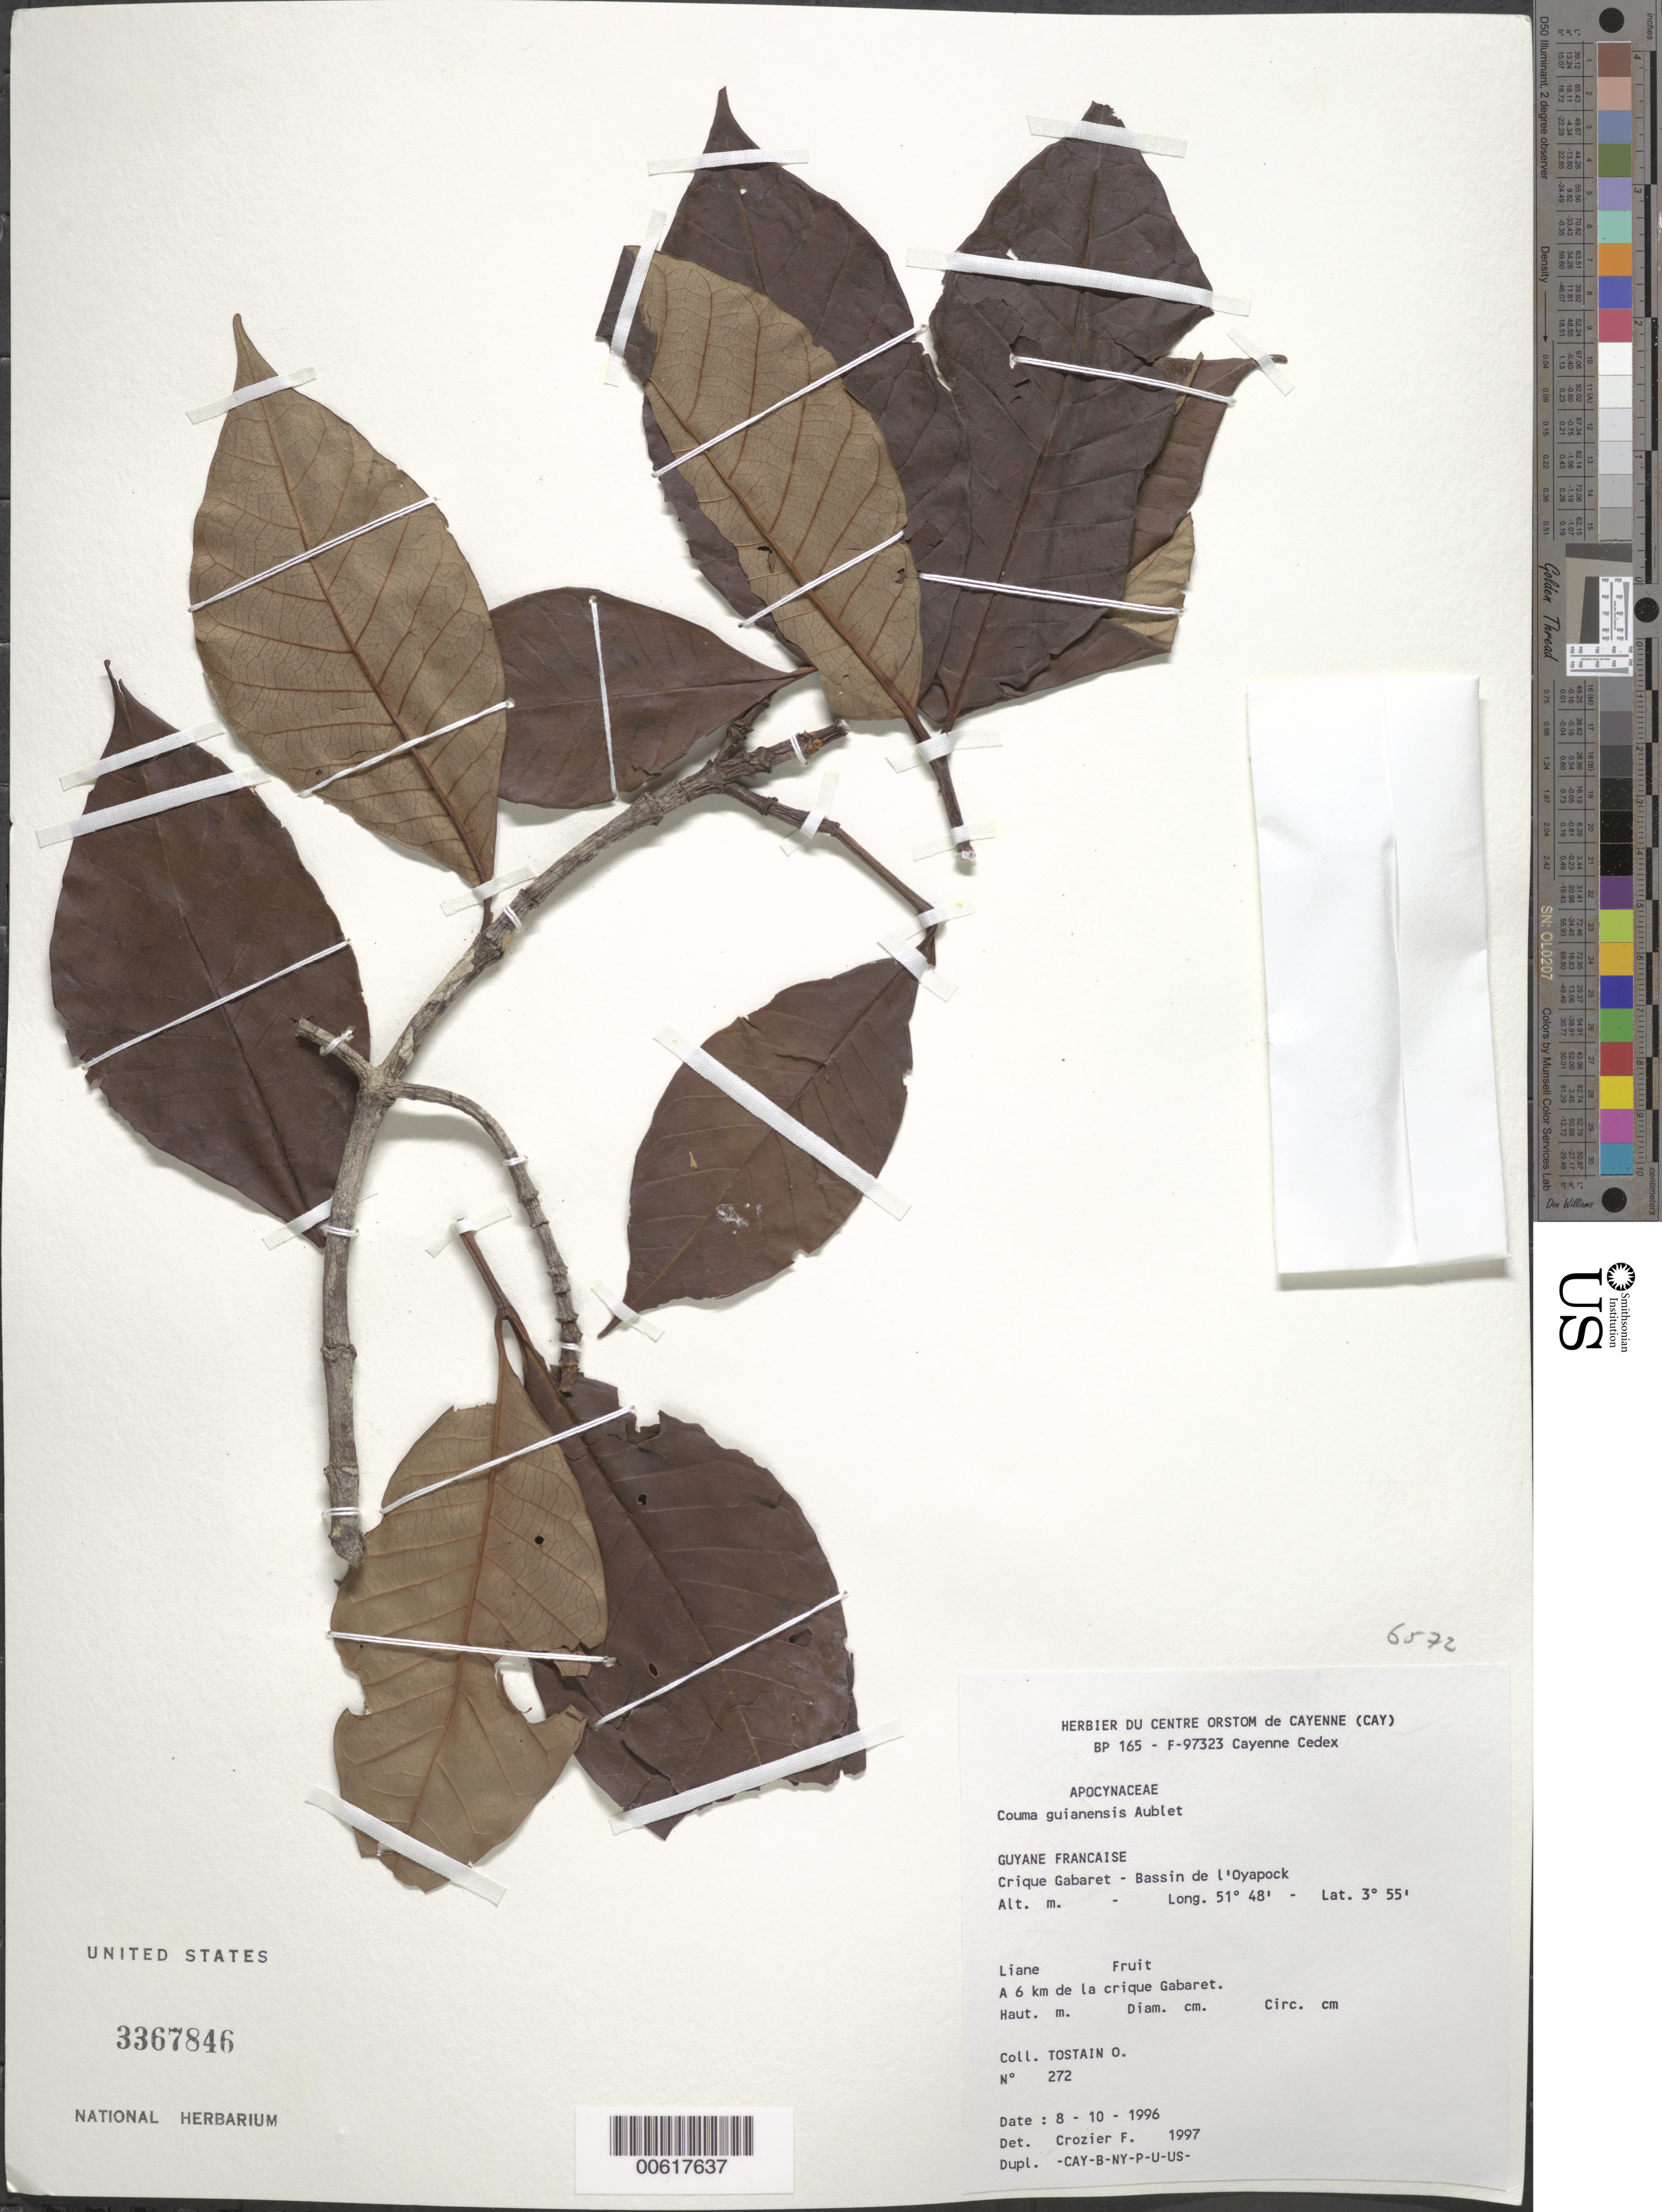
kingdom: Plantae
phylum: Tracheophyta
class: Magnoliopsida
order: Gentianales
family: Apocynaceae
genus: Couma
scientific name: Couma guianensis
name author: Aubl.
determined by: Crozier, F.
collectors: O. Tostain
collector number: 272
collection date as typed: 8-Oct-96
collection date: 1996-10-08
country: French Guiana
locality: Crique Gabaret, Bassin de l'Oyapock, 6 km du pont de la crique Gabaret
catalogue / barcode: US 3367846